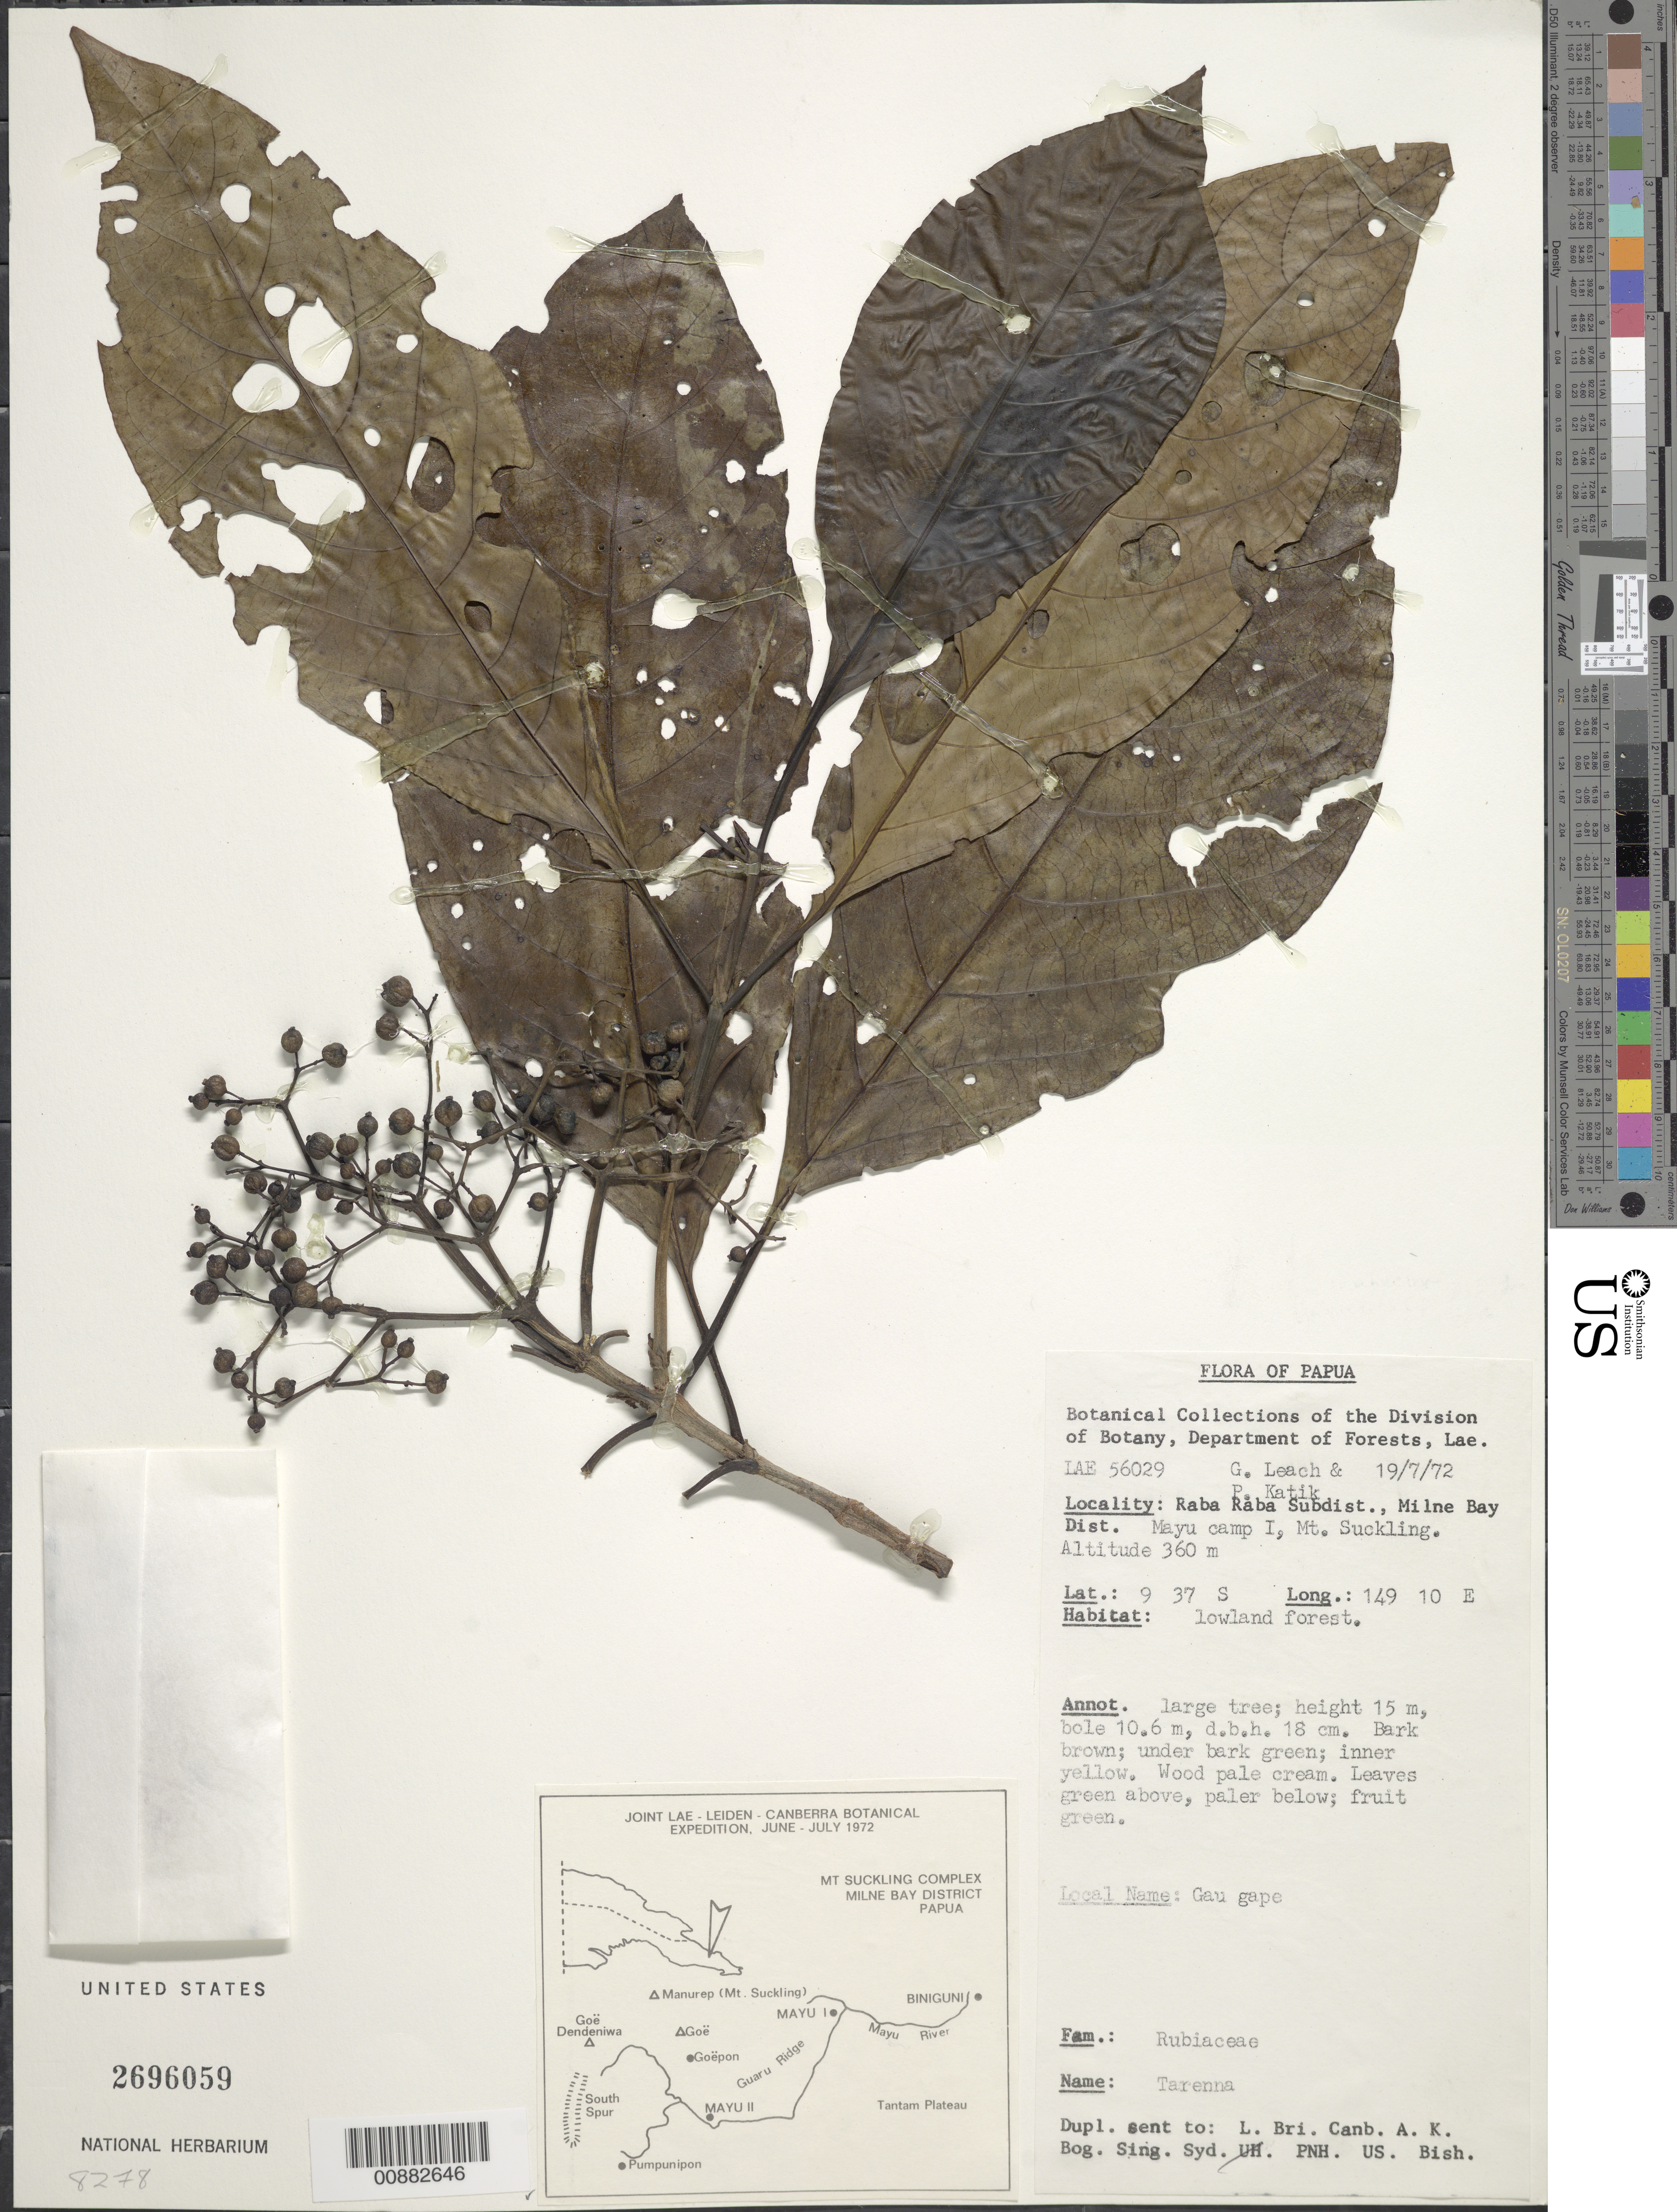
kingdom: Plantae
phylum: Tracheophyta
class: Magnoliopsida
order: Gentianales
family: Rubiaceae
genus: Tarenna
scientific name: Tarenna sp.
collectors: G. Leach & P. Katik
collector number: LAE 56029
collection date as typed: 19 Jul 1972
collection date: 1972-07-19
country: Papua New Guinea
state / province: Milne Bay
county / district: Baniara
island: New Guinea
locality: Raba Raba Subdist., Milne Bay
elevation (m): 360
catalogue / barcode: US 2696059